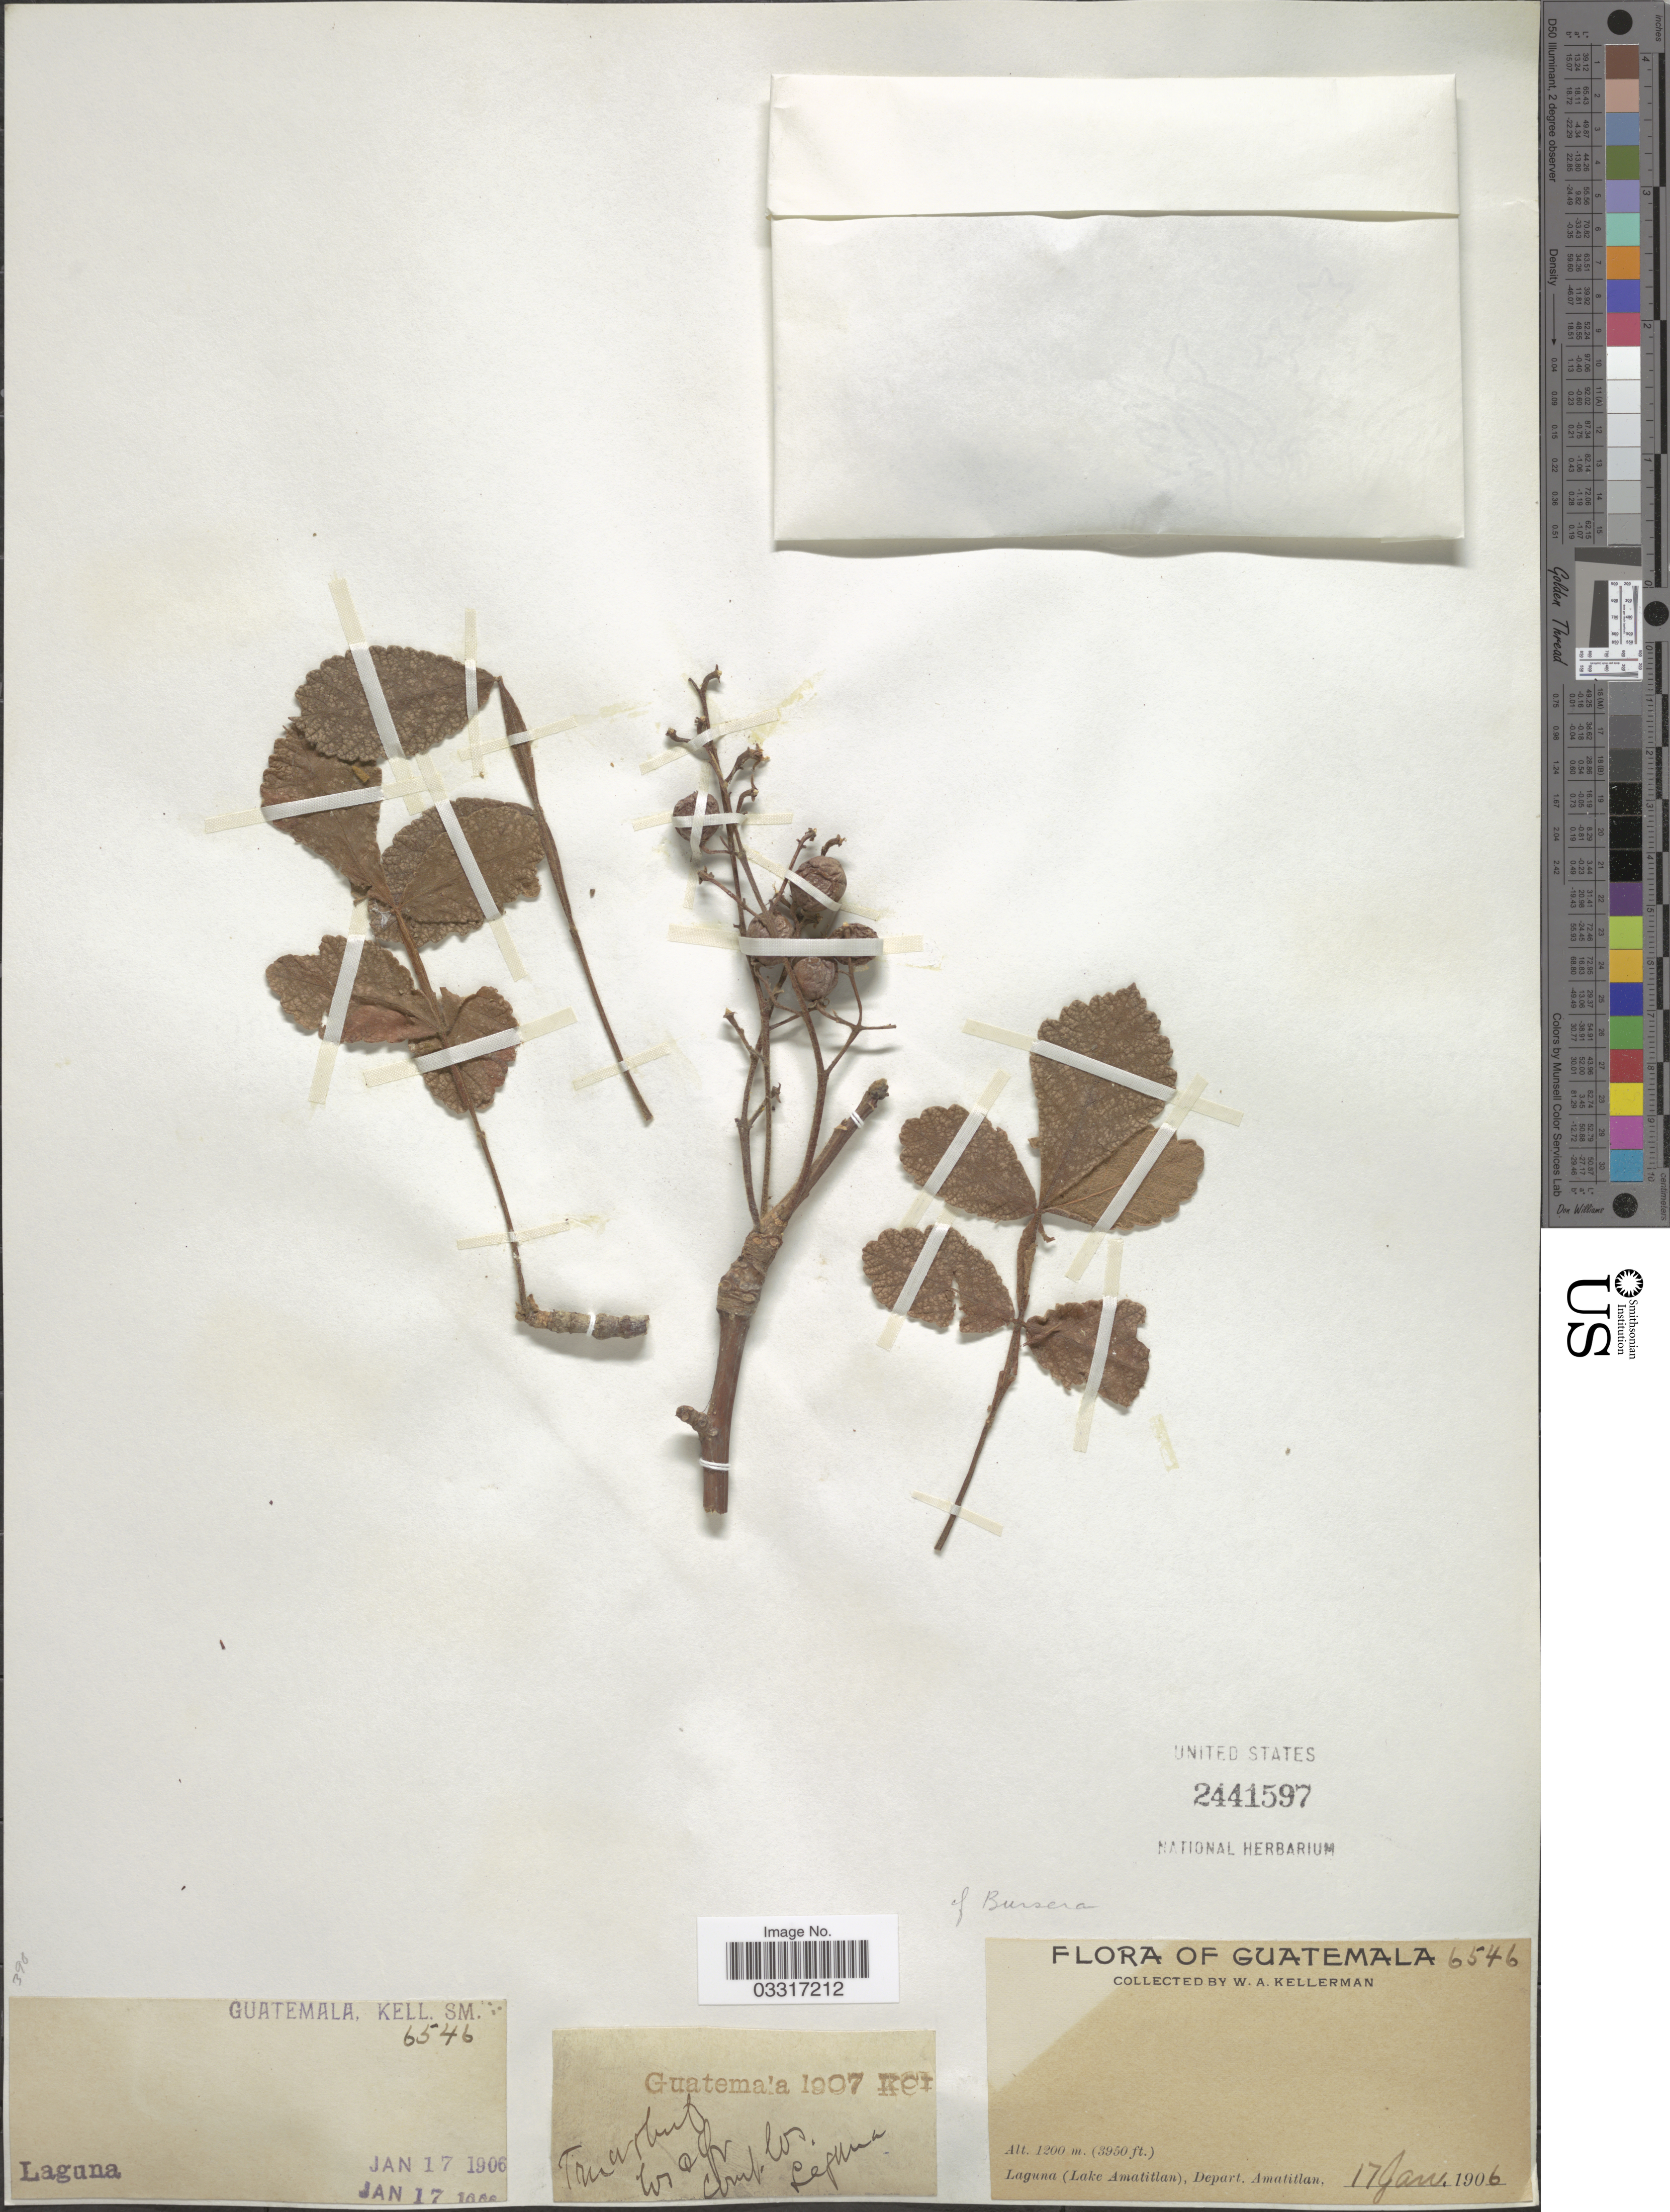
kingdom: Plantae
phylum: Tracheophyta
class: Magnoliopsida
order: Sapindales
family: Burseraceae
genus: Bursera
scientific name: Bursera sp.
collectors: W. Kellerman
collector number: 6564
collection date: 1906-01-17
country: Guatemala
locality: Laguna (Lake Amatitlan), Depart. Amatitlan.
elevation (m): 1200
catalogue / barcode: US 2441597